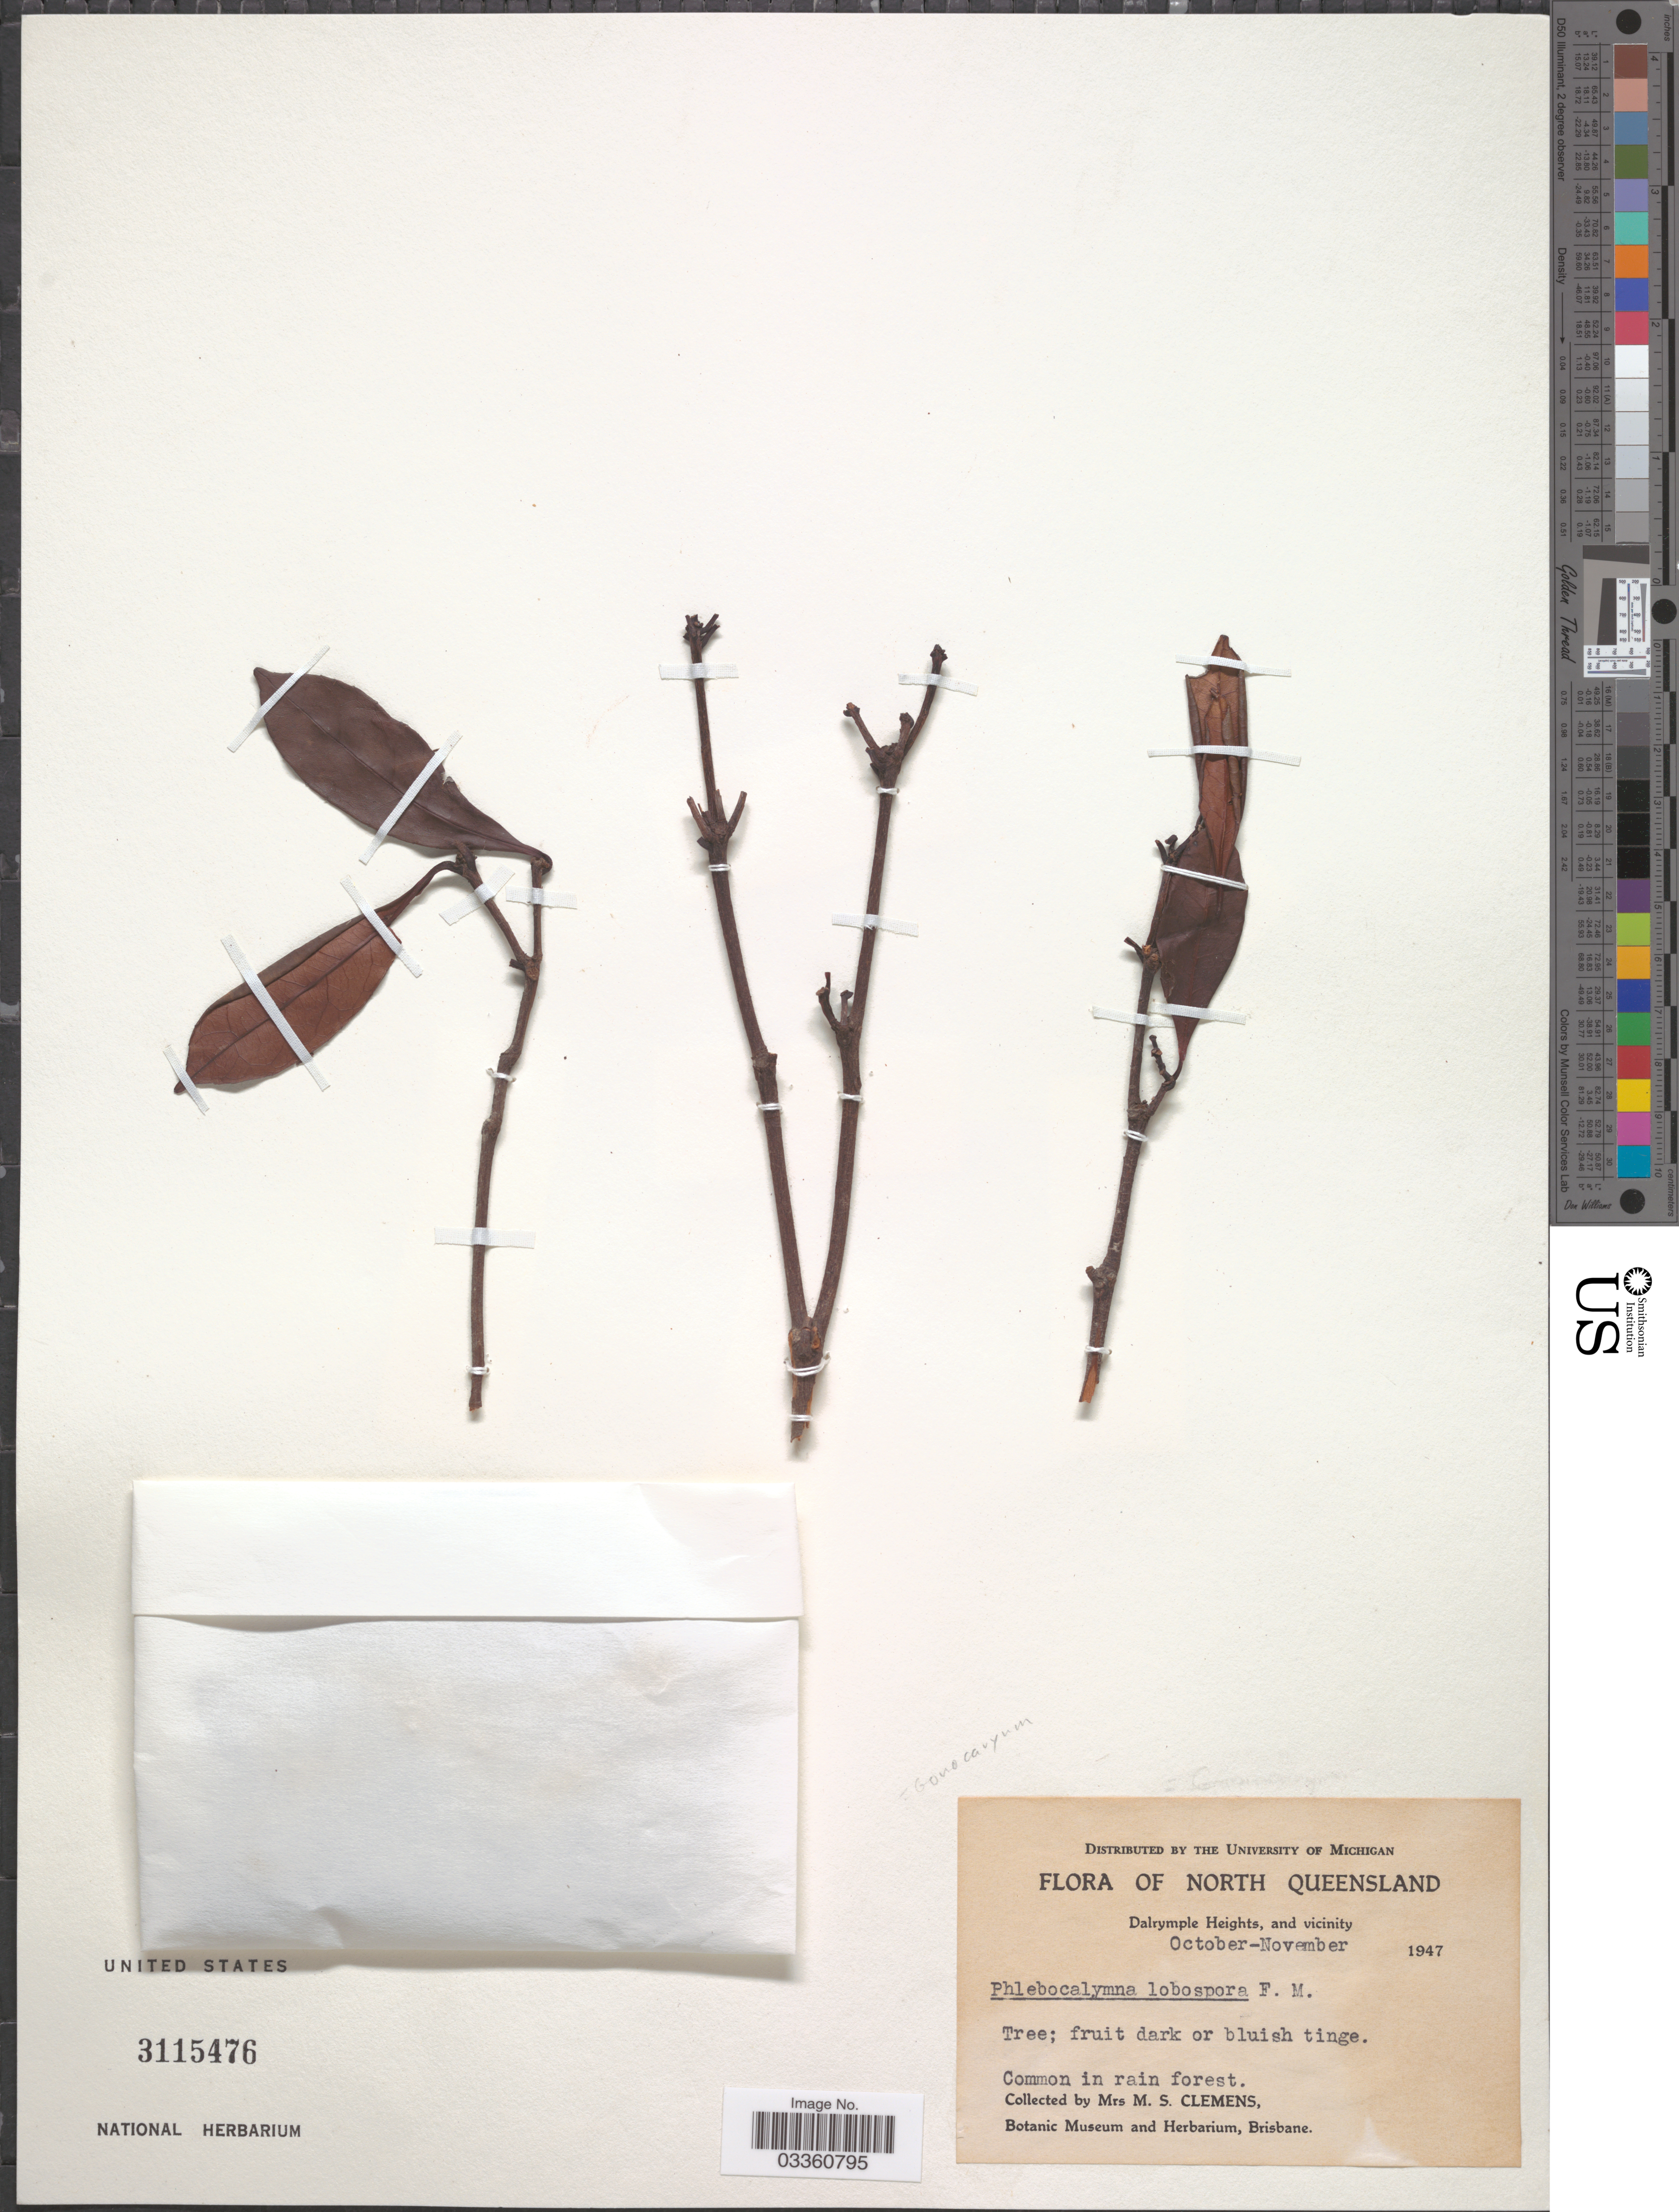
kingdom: Plantae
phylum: Tracheophyta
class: Magnoliopsida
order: Cardiopteridales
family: Cardiopteridaceae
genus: Gonocaryum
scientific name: Gonocaryum sp.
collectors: M. S. Clemens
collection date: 1947-10/1947-11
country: Australia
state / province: Queensland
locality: North Queensland. Dalrymple Heights, and vicinity.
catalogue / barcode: US 3115476